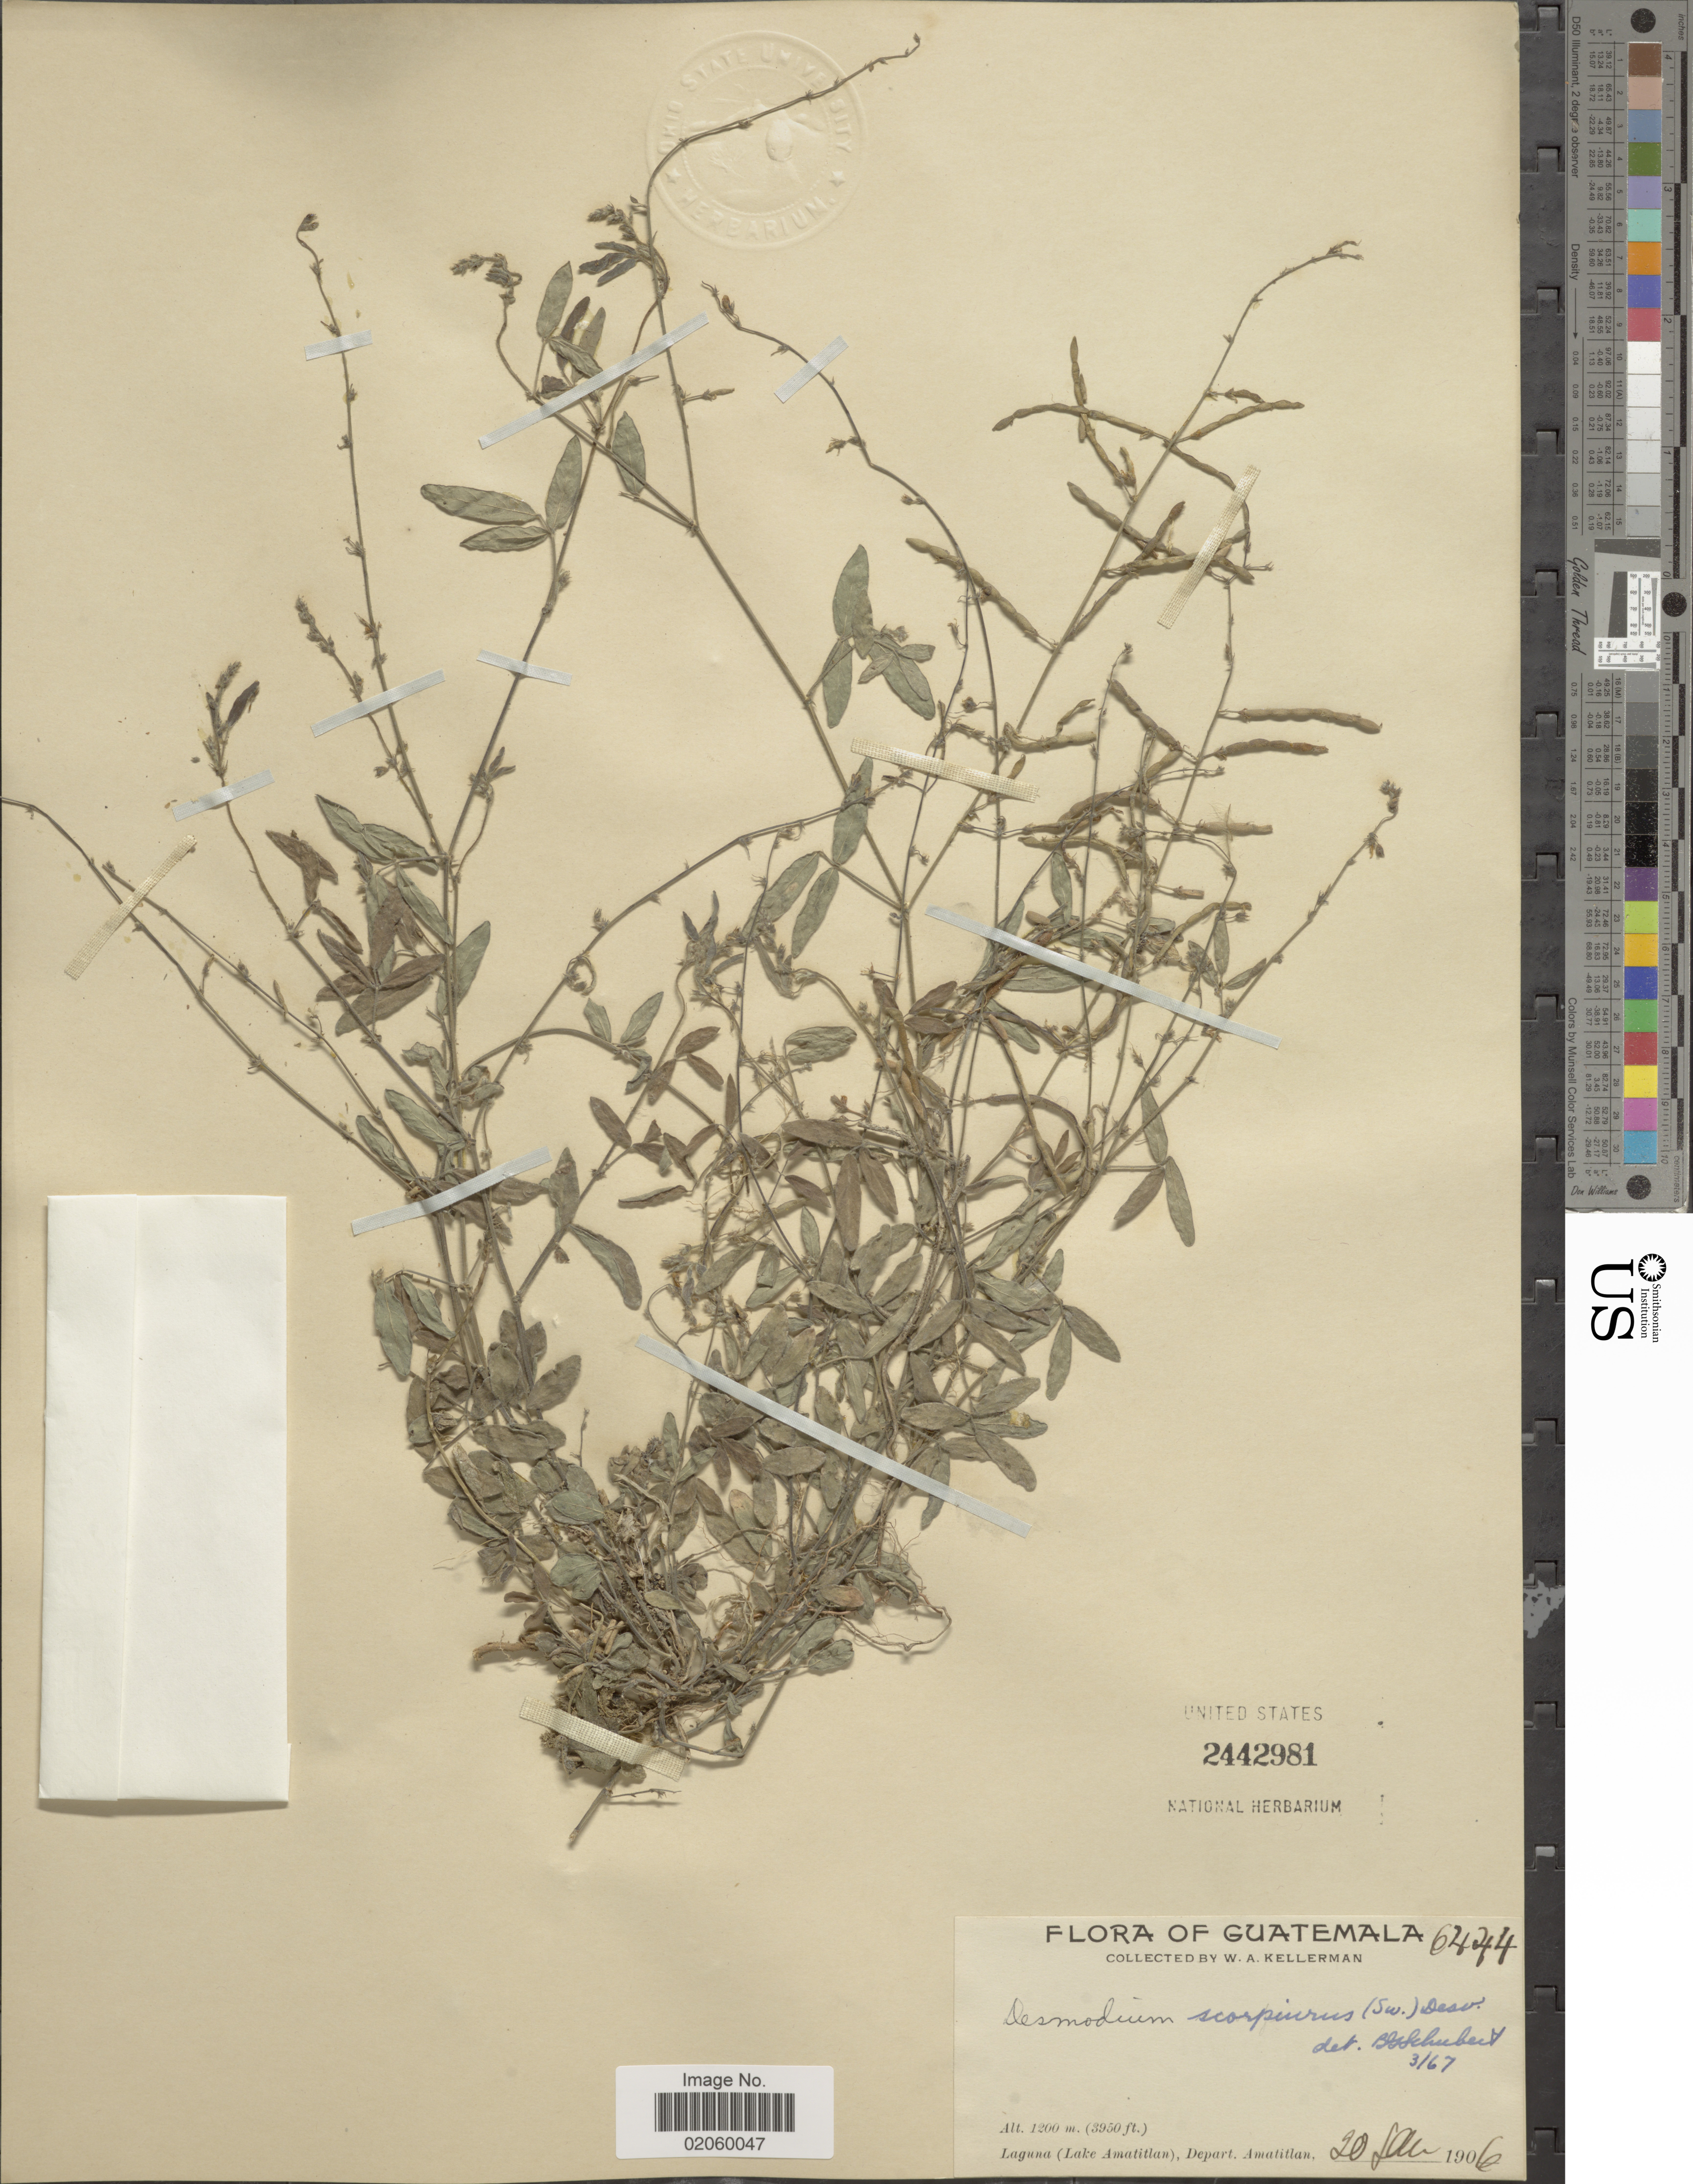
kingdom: Plantae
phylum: Tracheophyta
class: Magnoliopsida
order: Fabales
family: Fabaceae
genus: Desmodium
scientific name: Desmodium scorpiurus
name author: (Sw.) Desv. ex DC.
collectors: W. Kellerman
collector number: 6444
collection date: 1906-01-20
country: Guatemala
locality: Laguna (Lake Amatitland), Depart. Amatitlan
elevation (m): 1200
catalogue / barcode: US 2442981